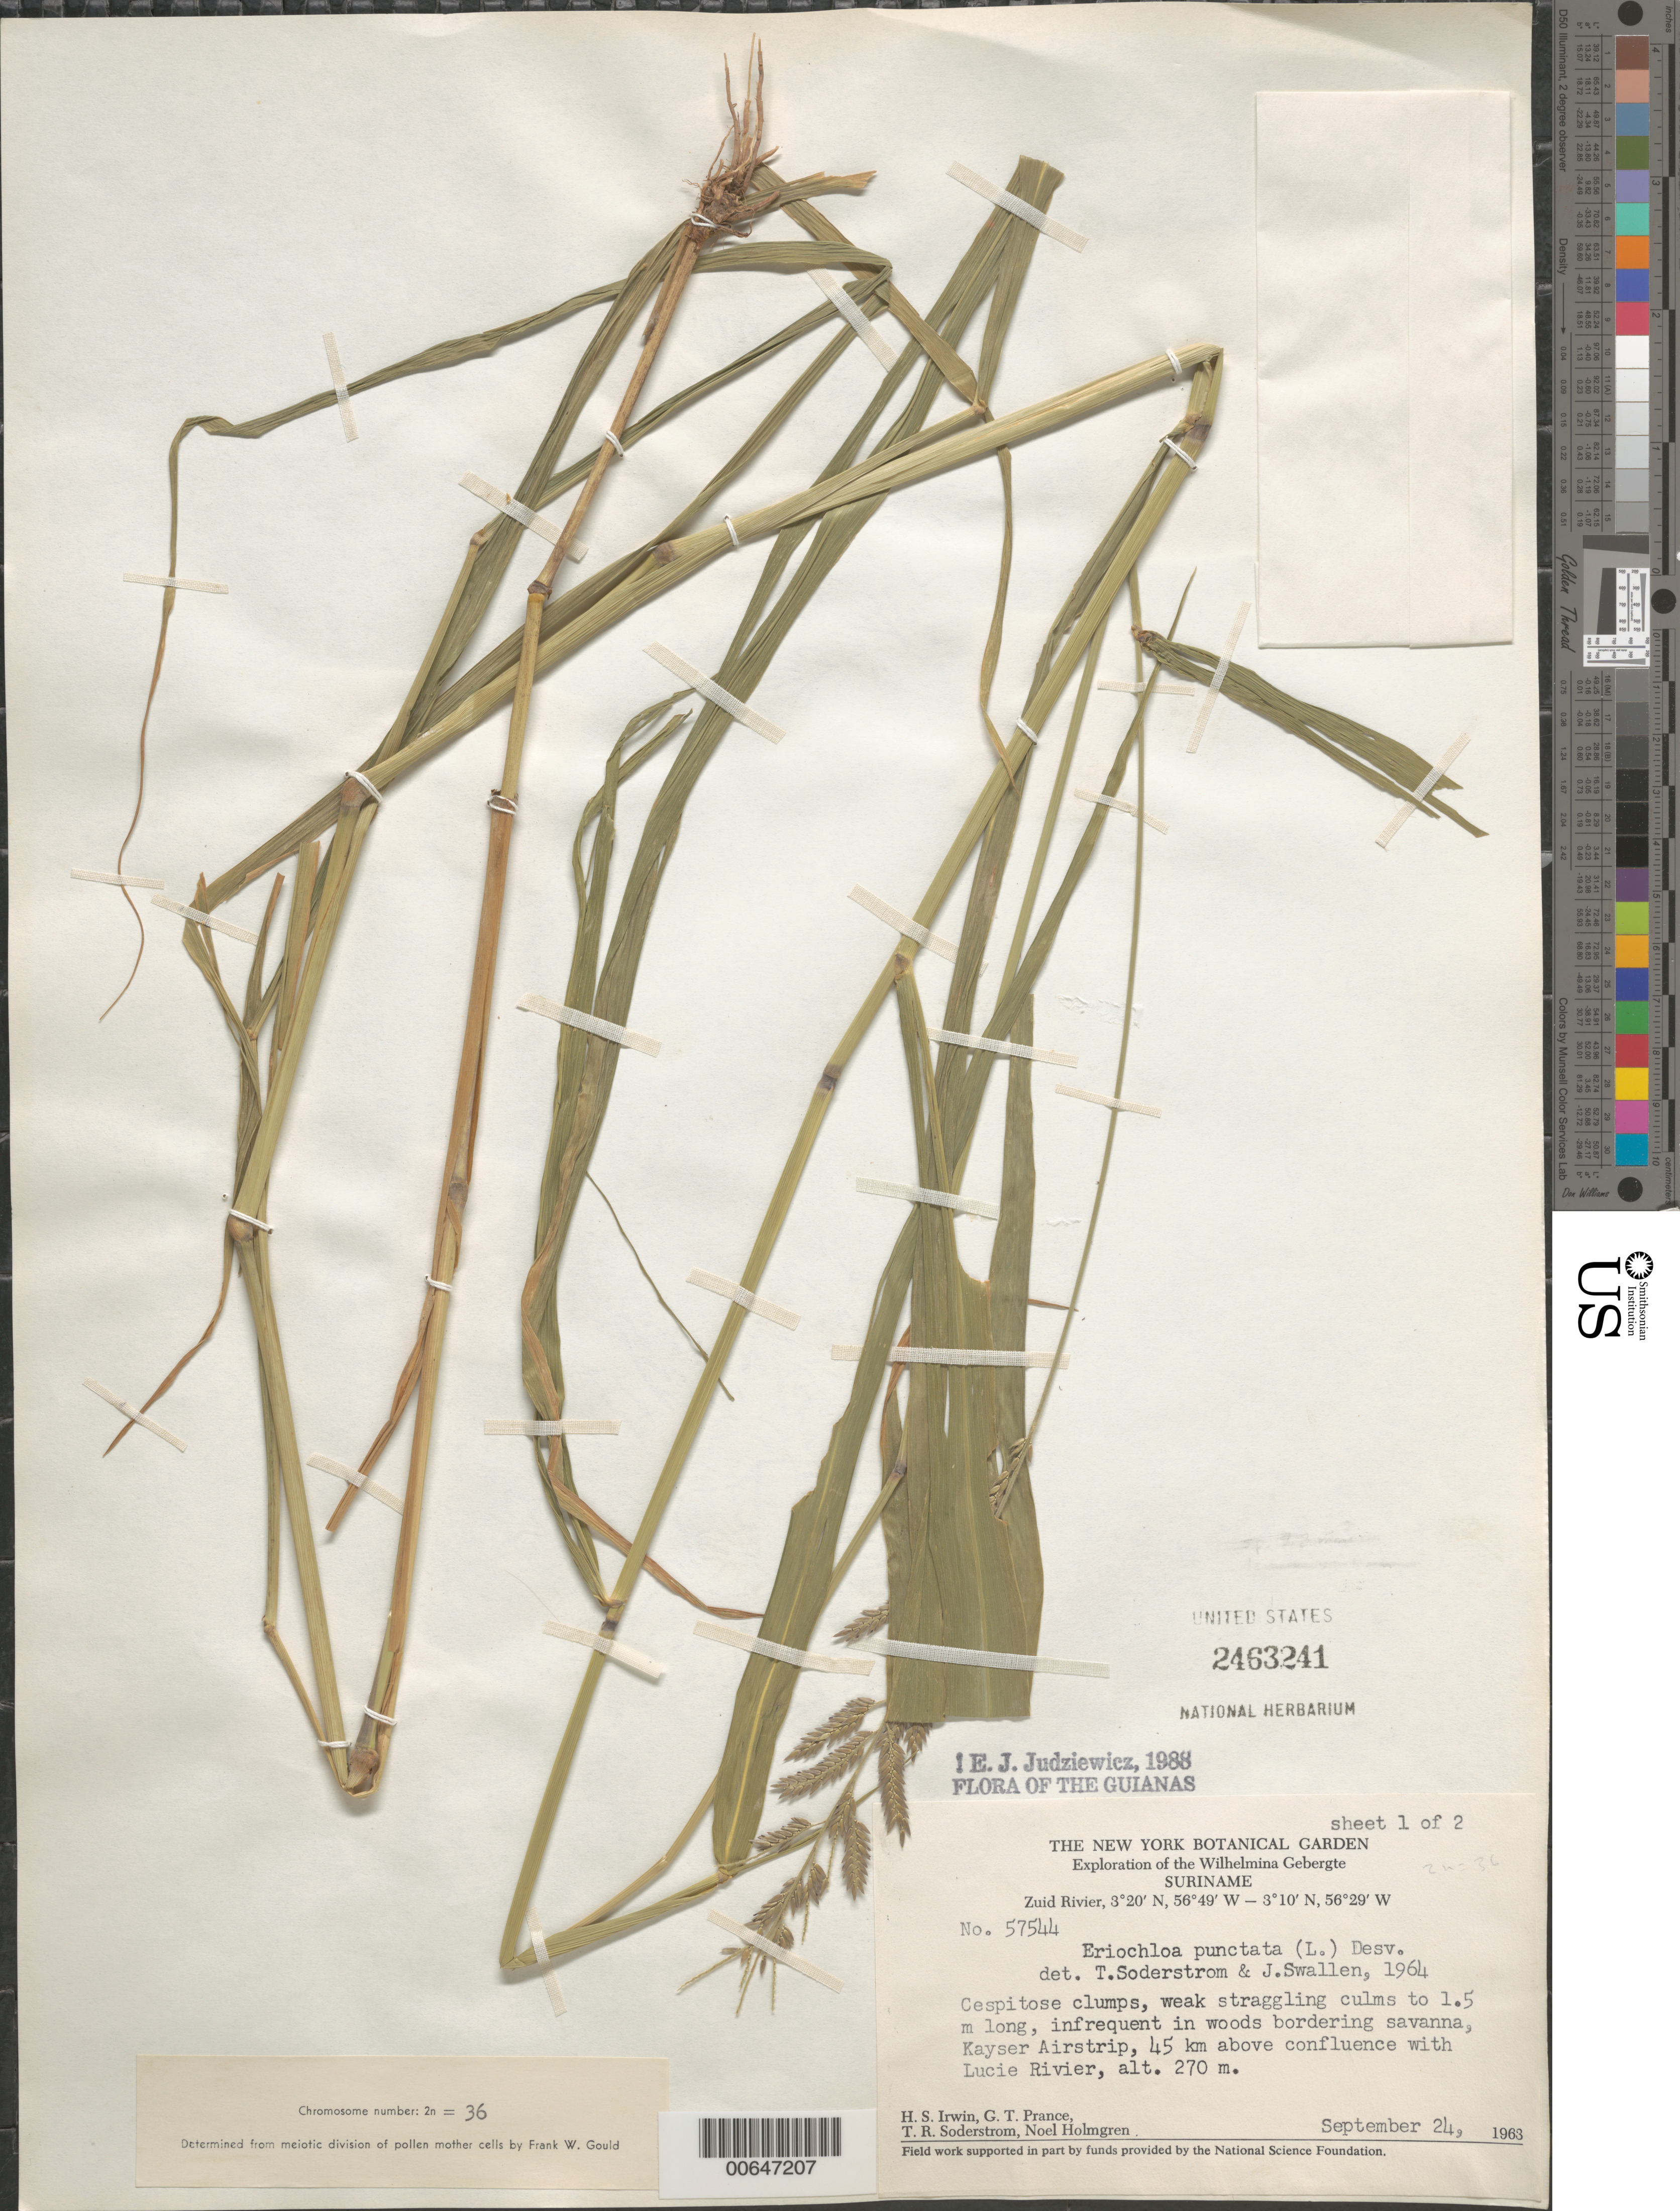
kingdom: Plantae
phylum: Tracheophyta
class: Liliopsida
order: Poales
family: Poaceae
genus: Eriochloa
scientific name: Eriochloa punctata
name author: (L.) Desv. ex Ham.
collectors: H. Irwin, G. T. Prance, T. R. Soderstrom & N. H. Holmgren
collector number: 57544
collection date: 1963-09-24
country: Suriname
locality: Exploration of the Wilhelmina Gebergte. Zuid Rivier. Infrequent in woods bordering savanna, Kayser Airstrip, 45 km above confluence with Lucie Rivier.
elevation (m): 270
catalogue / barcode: US 2463241